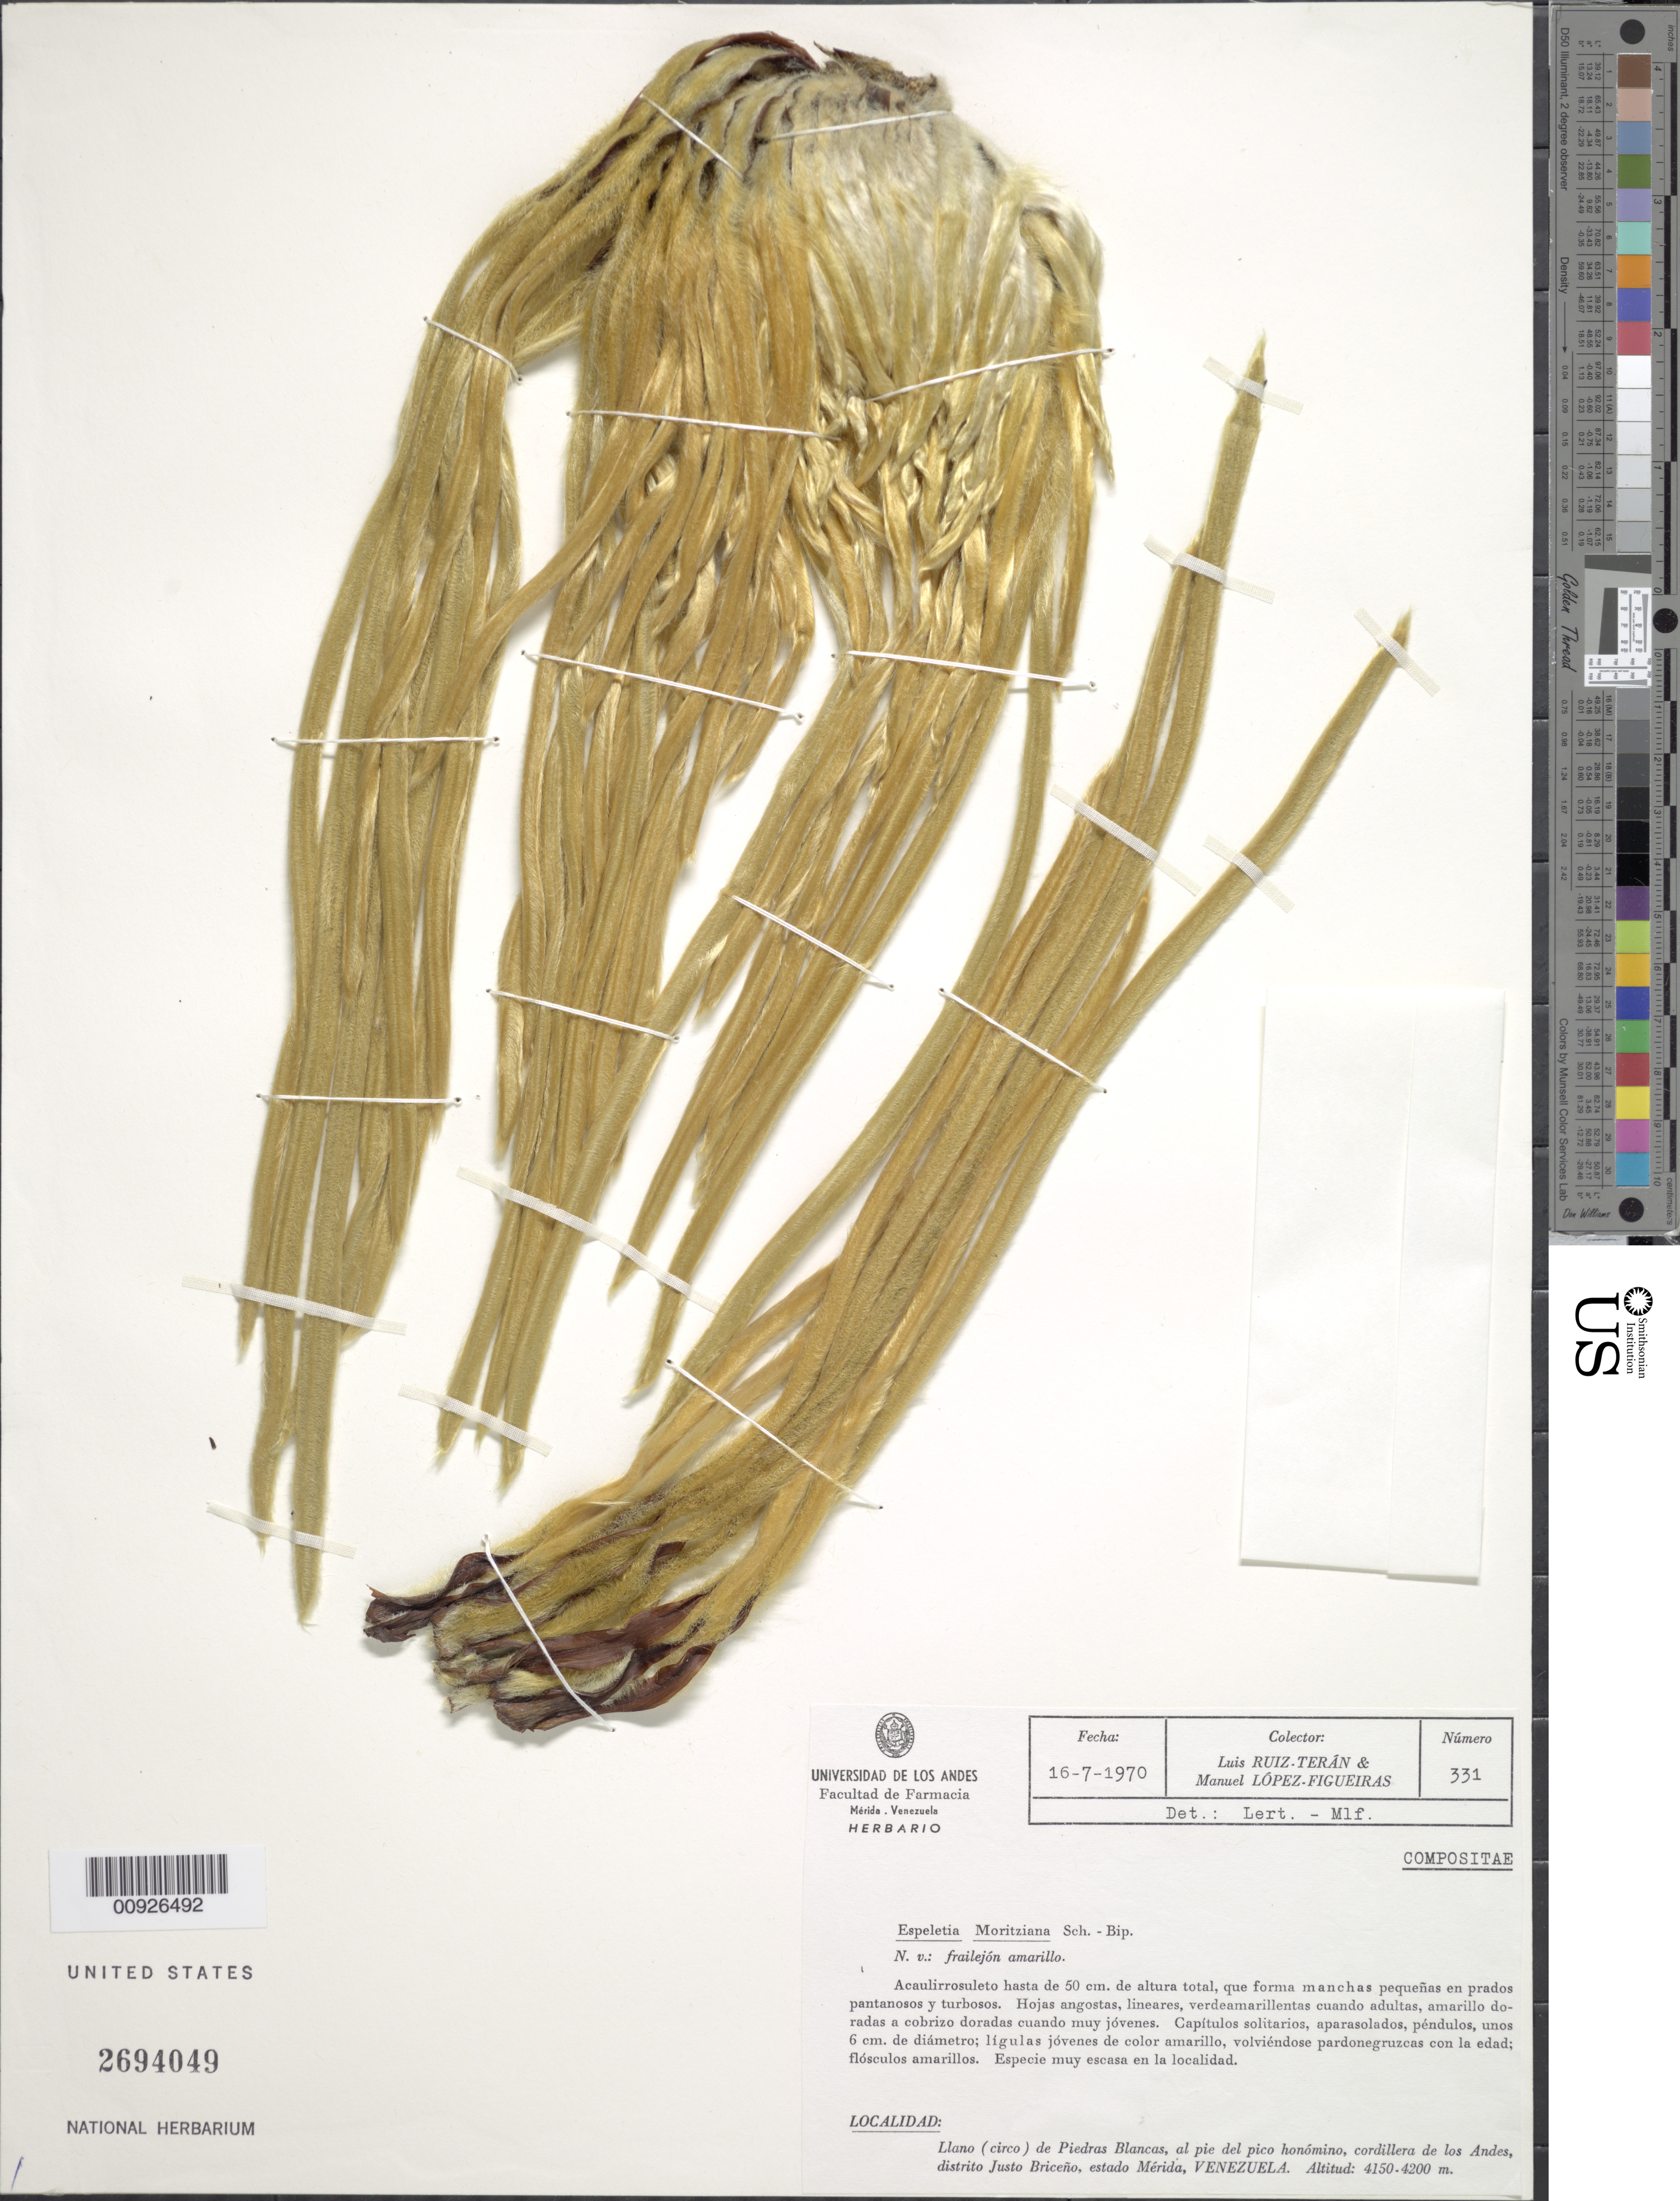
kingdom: Plantae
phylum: Tracheophyta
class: Magnoliopsida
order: Asterales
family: Asteraceae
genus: Coespeletia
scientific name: Coespeletia moritziana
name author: (Sch. Bip. ex Wedd.) Cuatrec.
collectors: L. E. Ruíz-Terán & M. López Figueiras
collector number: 331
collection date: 1970-07-16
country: Venezuela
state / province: Mérida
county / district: Justo Briceño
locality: Llano (circo) de Piedras Blancas, al pie del pico homónimo, cordillera de los Andes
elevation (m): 4150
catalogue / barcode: US 2694049